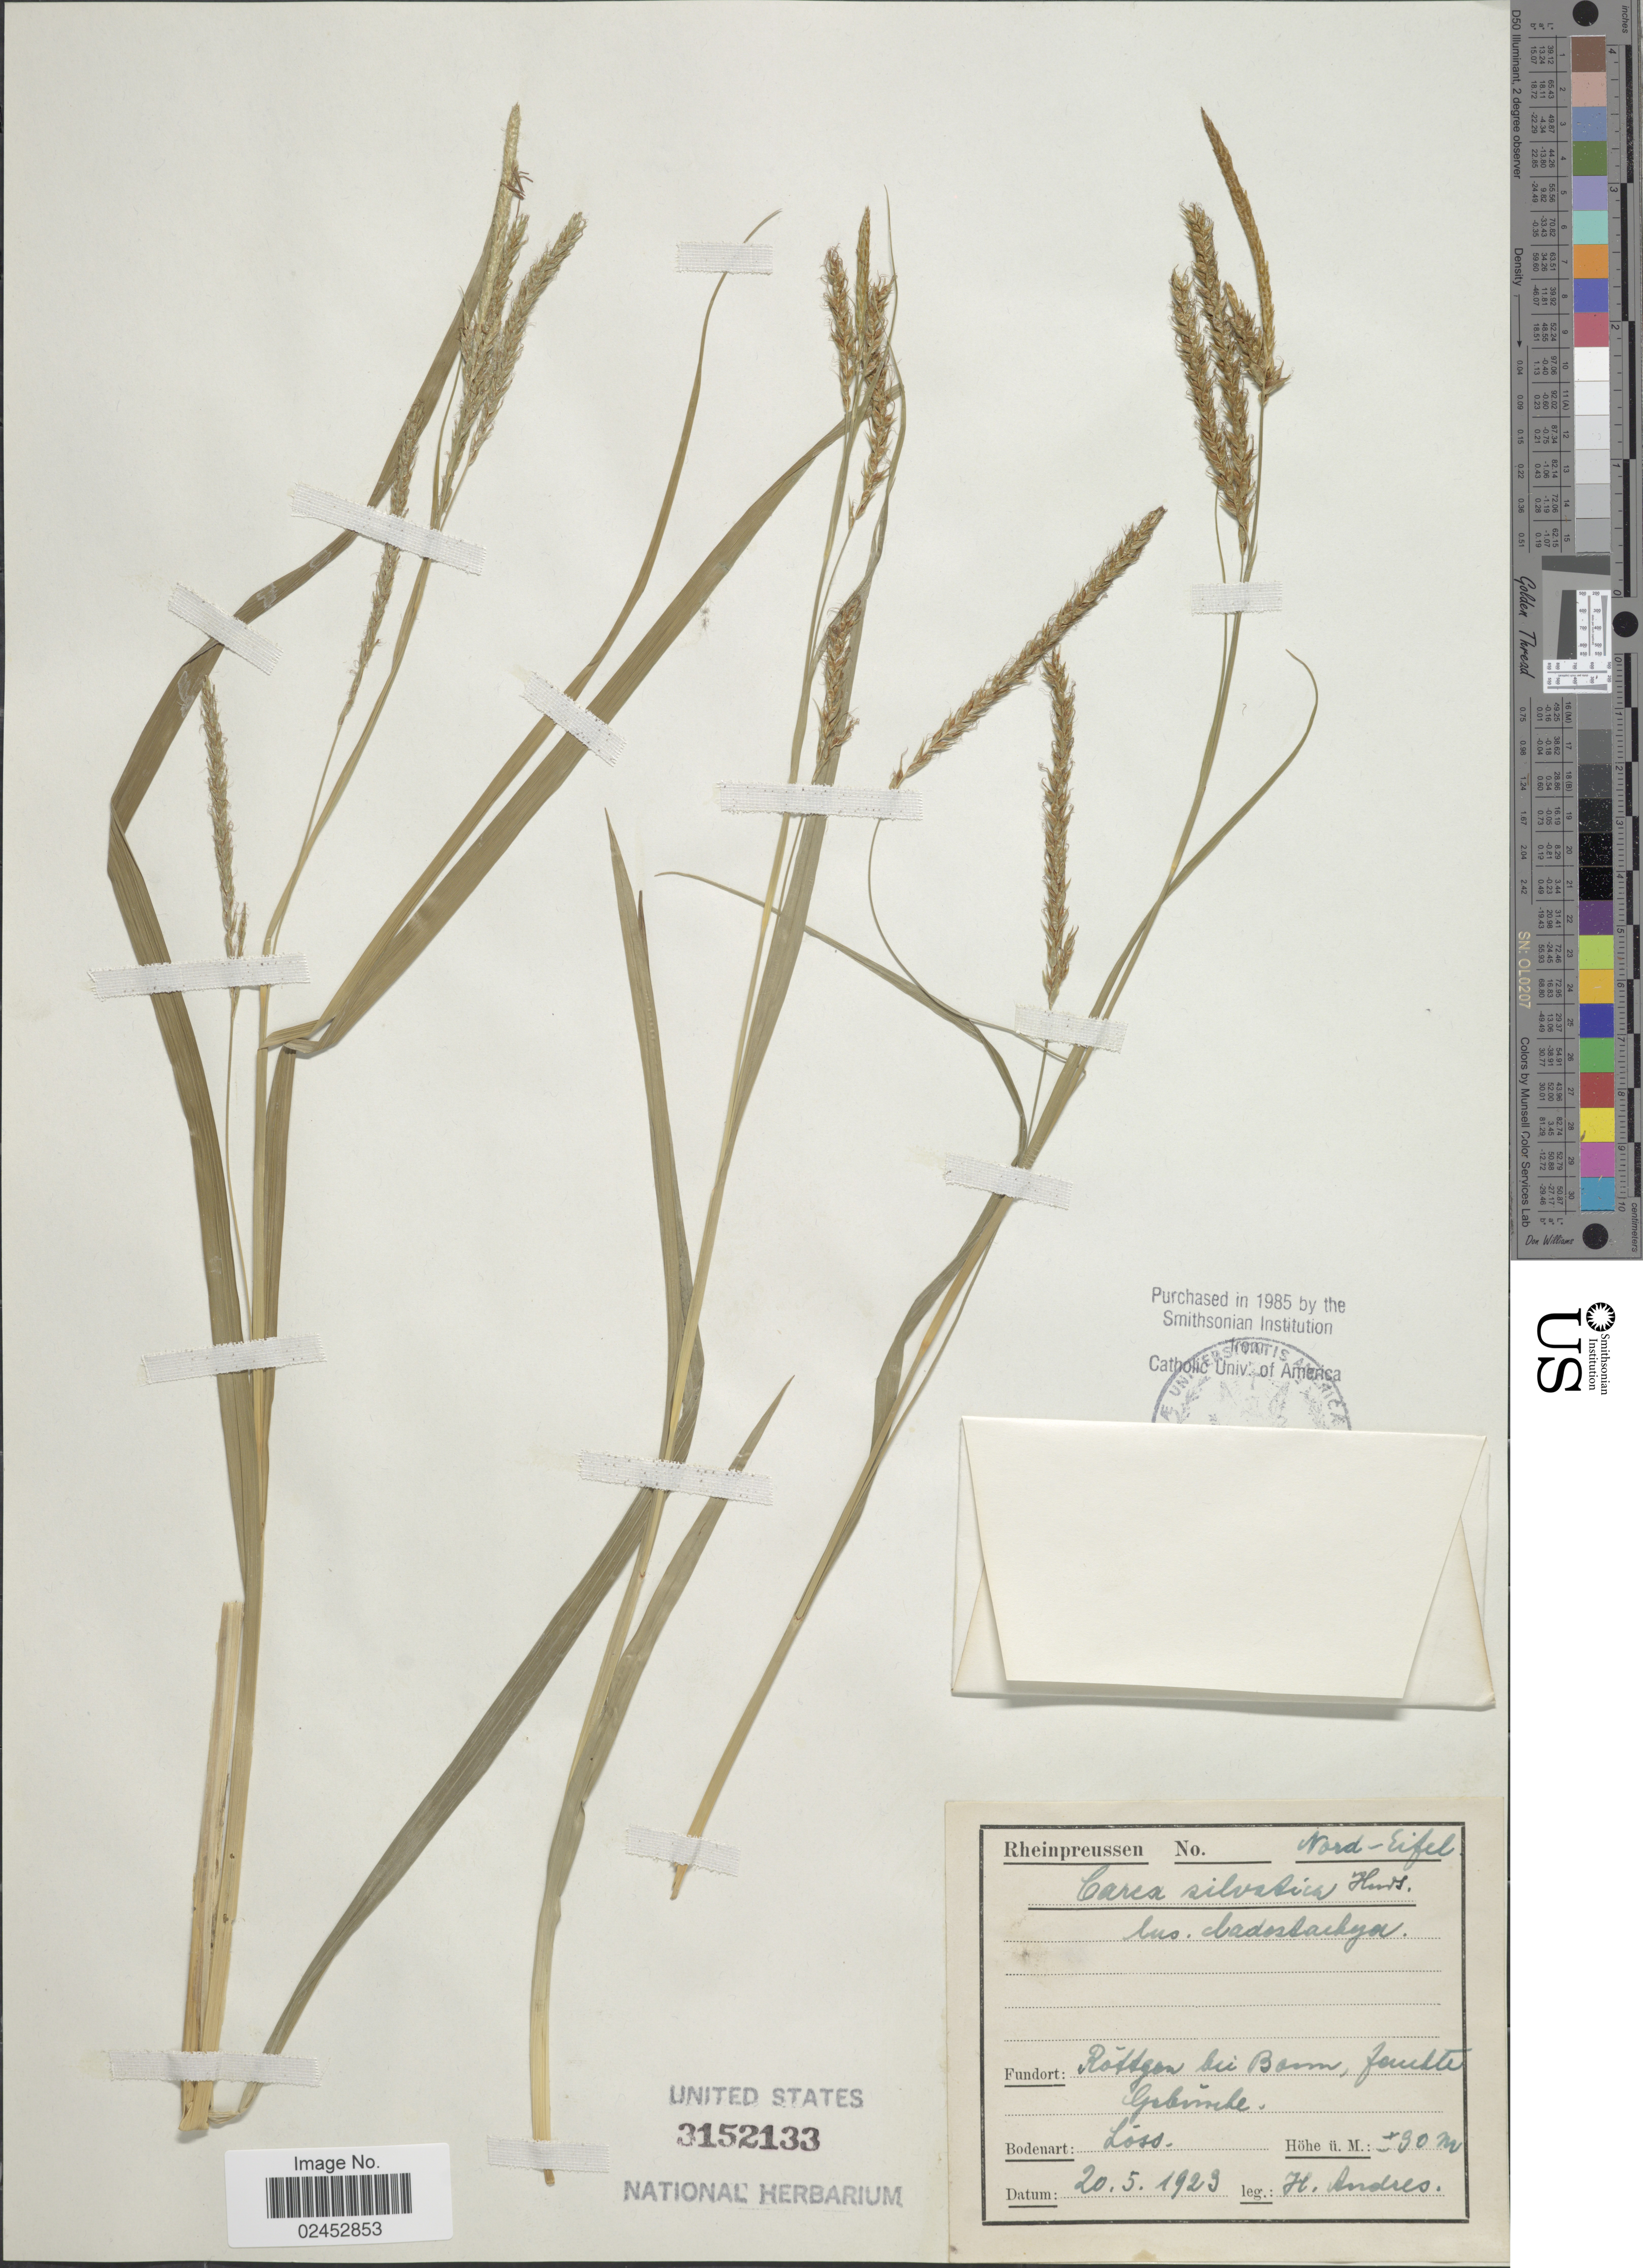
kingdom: Plantae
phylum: Tracheophyta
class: Liliopsida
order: Poales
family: Cyperaceae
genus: Carex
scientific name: Carex sylvatica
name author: Huds.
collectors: H. Andres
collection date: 1923-05-20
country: Germany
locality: Nord-Eifel, Fundort Rottgen bei Boom, fomtte Grbonche. [interpreted]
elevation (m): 90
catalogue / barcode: US 3152133